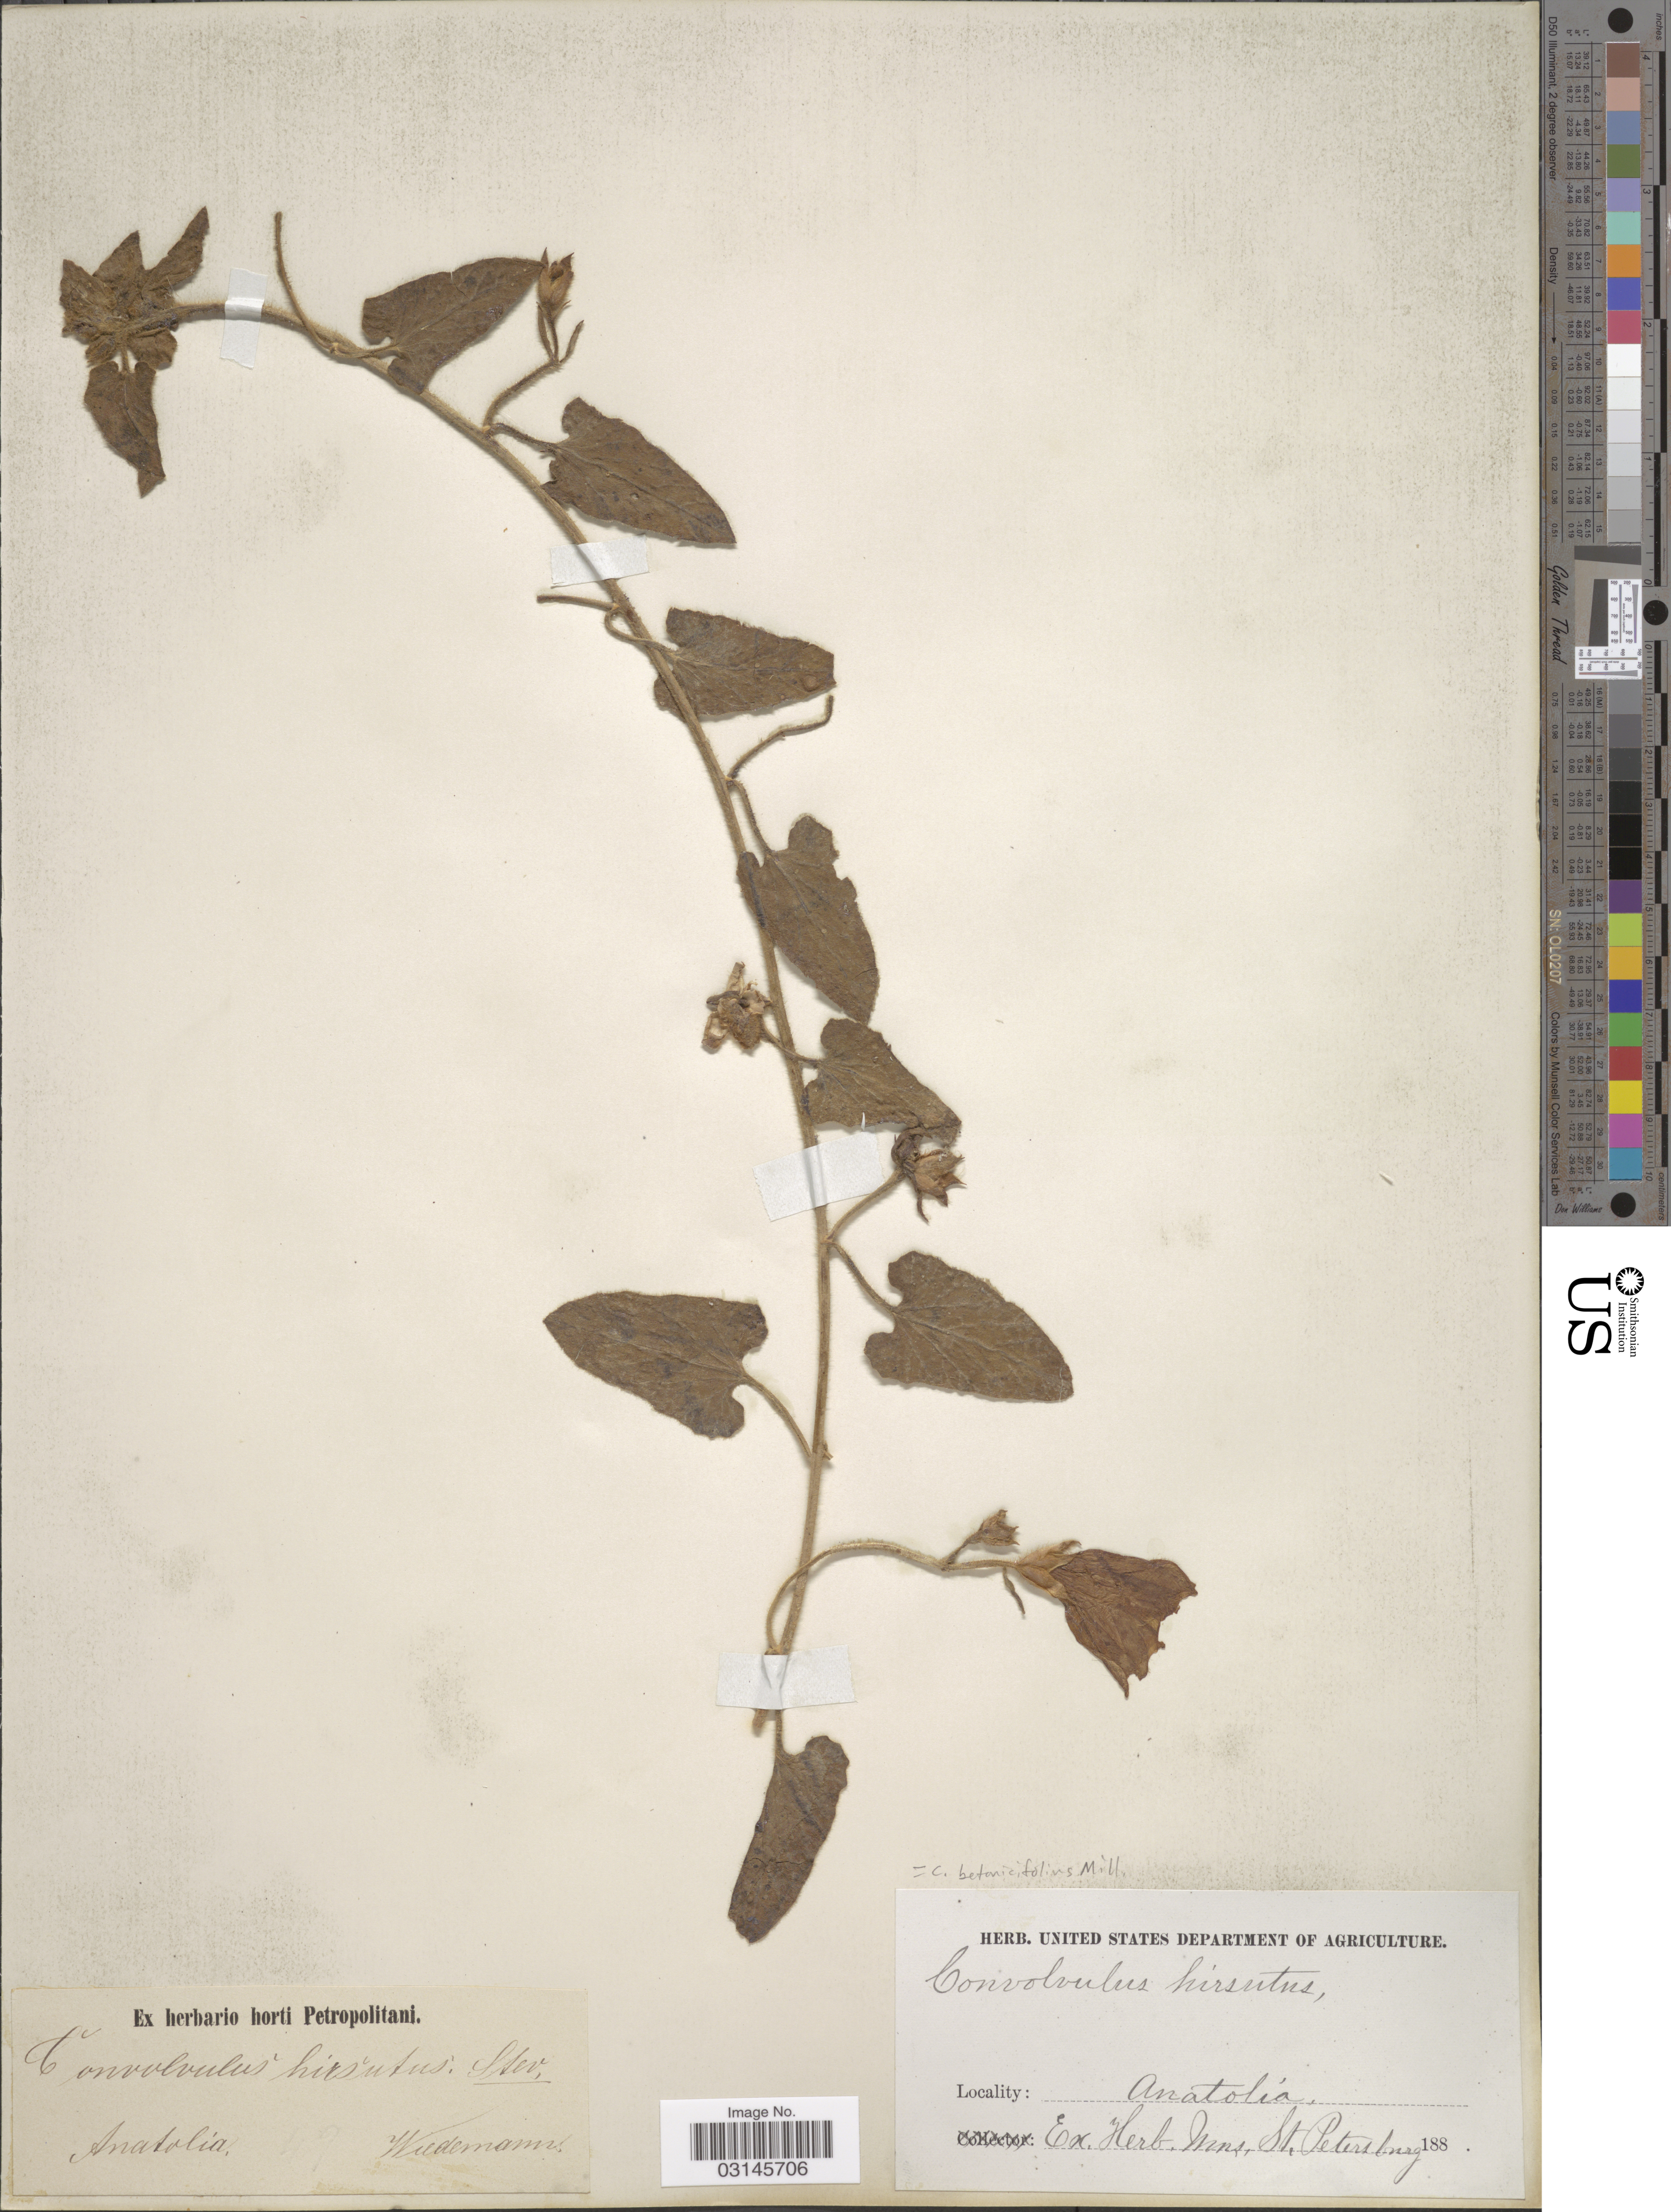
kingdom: Plantae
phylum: Tracheophyta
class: Magnoliopsida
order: Solanales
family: Convolvulaceae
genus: Convolvulus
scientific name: Convolvulus betonicifolius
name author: Mill.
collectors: Wiedemann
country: Turkey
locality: Anatolia.